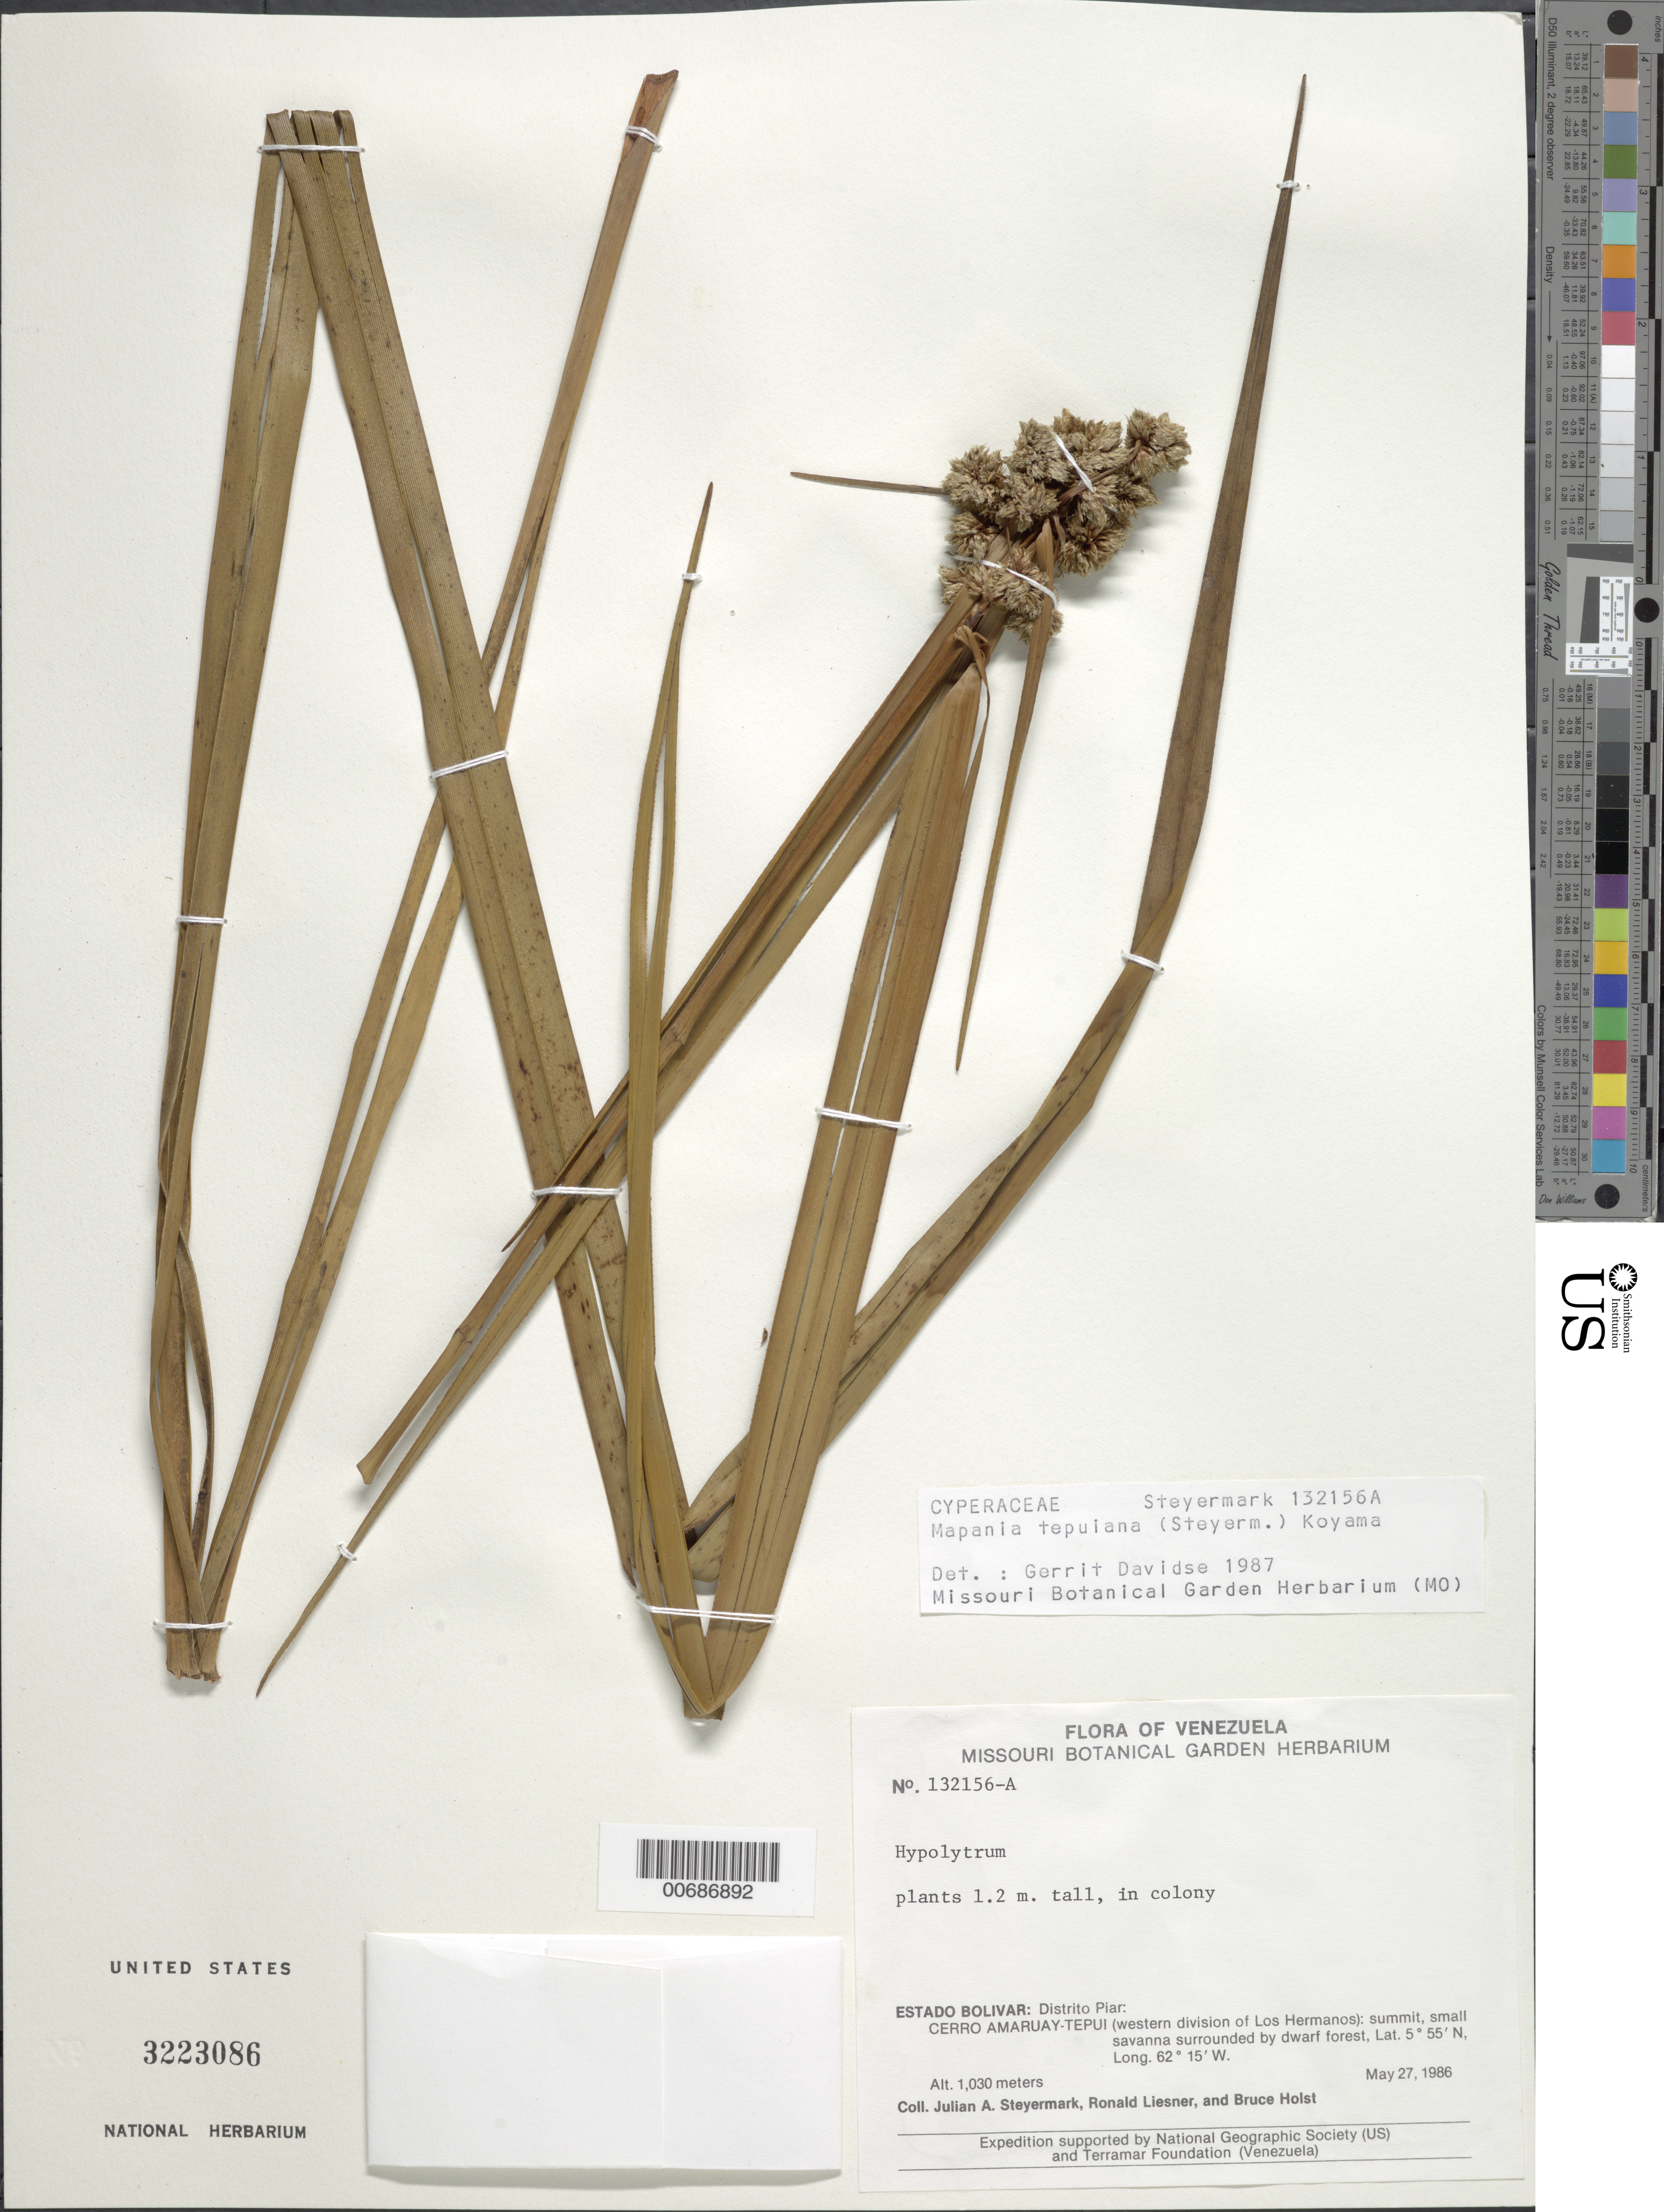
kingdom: Plantae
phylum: Tracheophyta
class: Liliopsida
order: Poales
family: Cyperaceae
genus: Mapania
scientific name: Mapania tepuiana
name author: (Steyerm.) T. Koyama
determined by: Davidse, Gerrit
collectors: J. Steyermark, R. L. Liesner & B. Holst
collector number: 132156 A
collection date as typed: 27-May-86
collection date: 1986-05-27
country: Venezuela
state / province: Bolívar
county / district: Piar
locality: Cerro Amaruay-tepuí (western division of Los Hermanos)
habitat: Small savanna surrounded by dwarf forest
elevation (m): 1030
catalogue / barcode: US 3223086